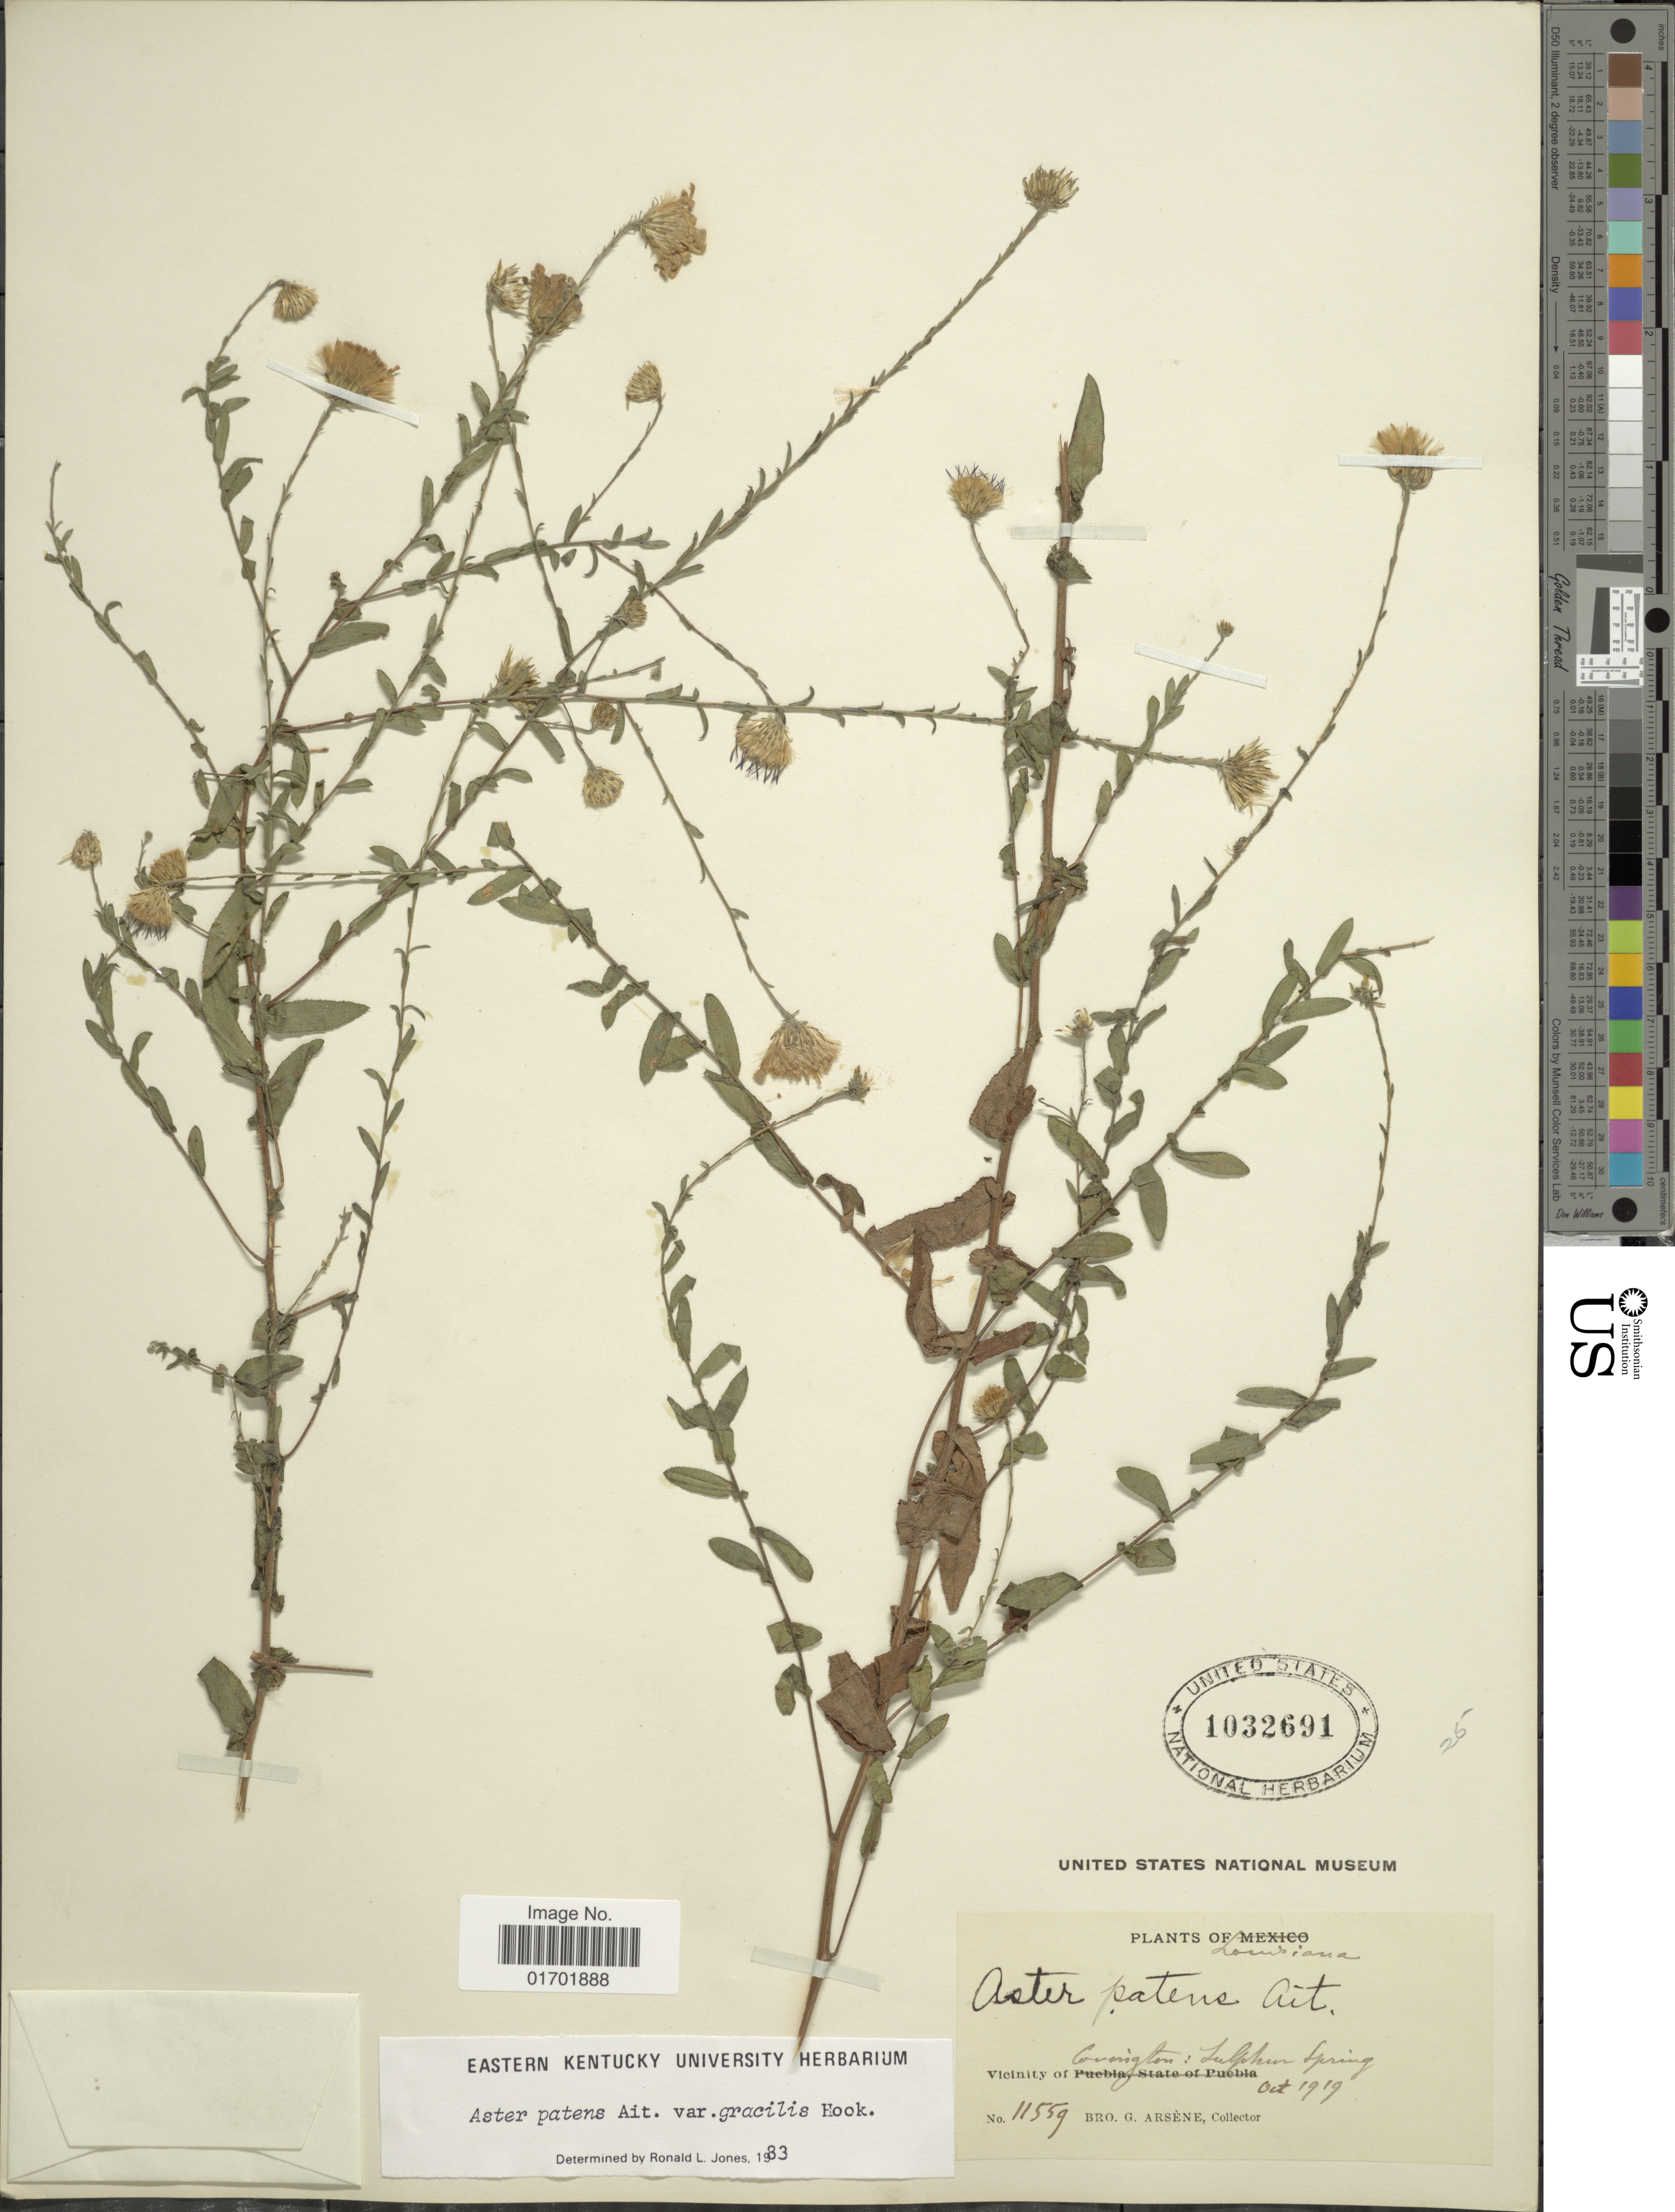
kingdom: Plantae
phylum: Tracheophyta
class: Magnoliopsida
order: Asterales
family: Asteraceae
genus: Symphyotrichum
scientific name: Symphyotrichum patens var. gracile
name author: (Hook.) G.L. Nesom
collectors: Bro. G. Arsène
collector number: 11559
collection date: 1919-10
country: United States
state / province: Louisiana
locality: Vicinity of Corington: Sulphur Spring.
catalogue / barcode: US 1032691